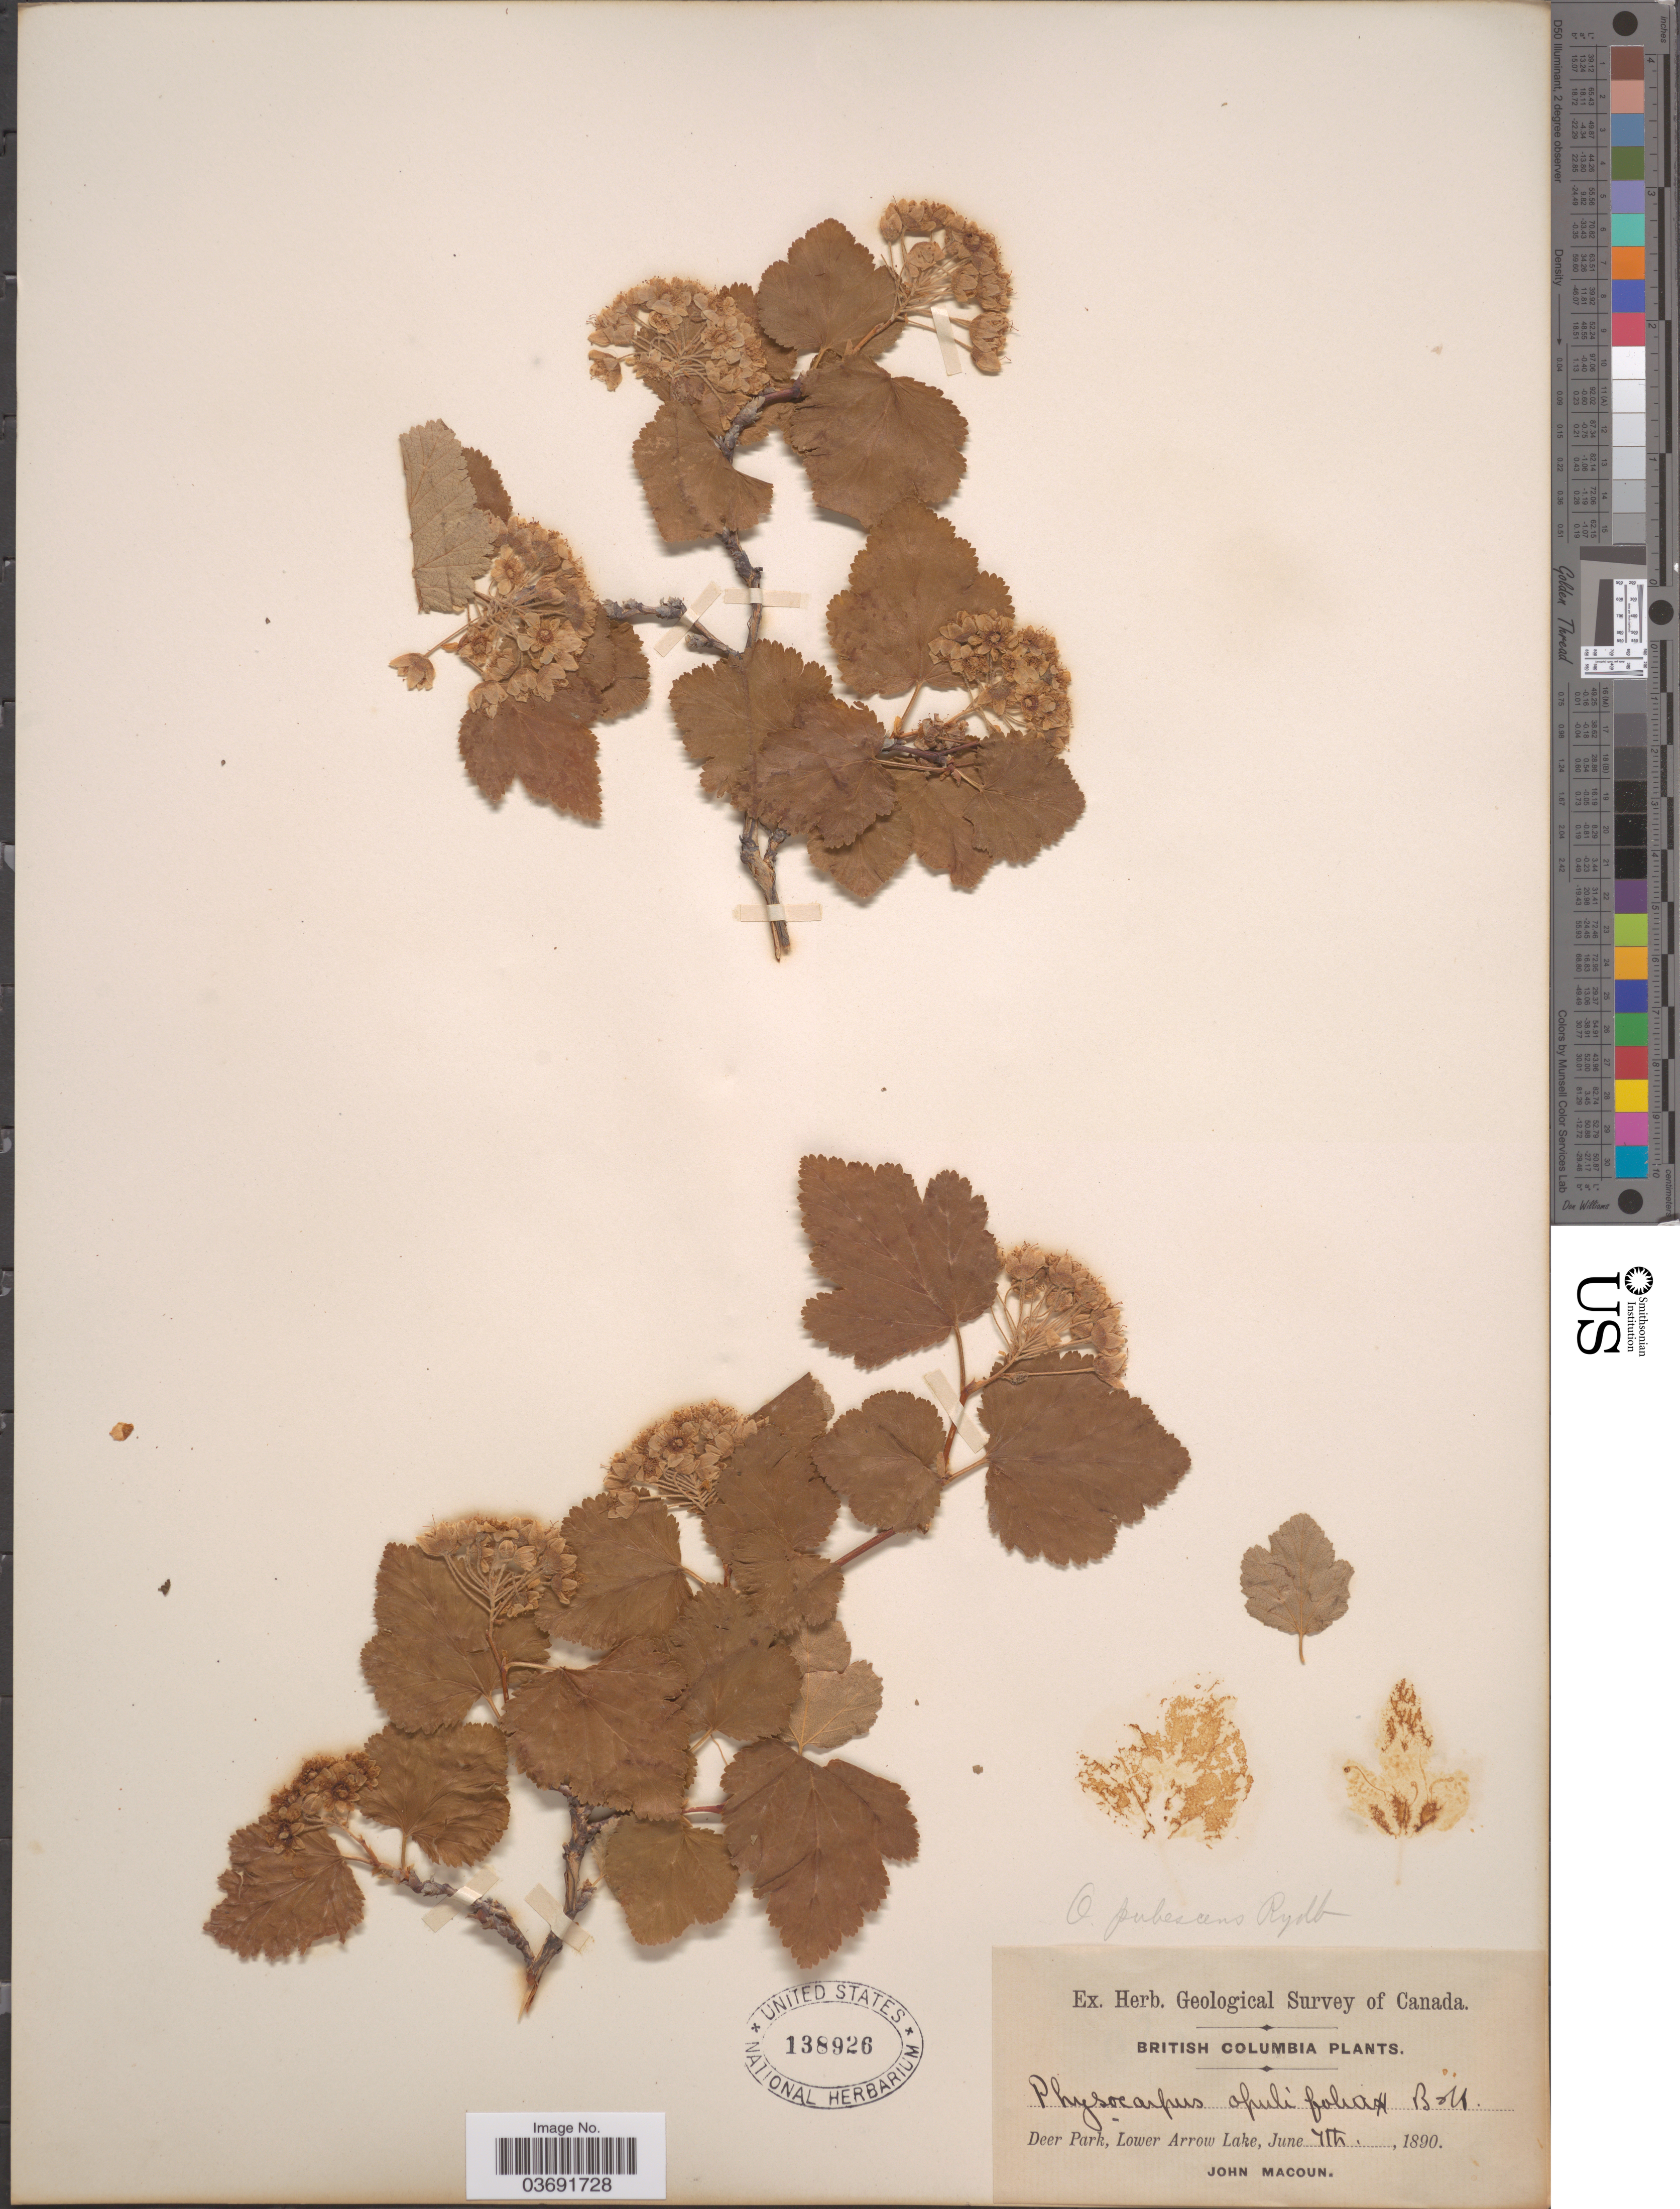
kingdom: Plantae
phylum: Tracheophyta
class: Magnoliopsida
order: Rosales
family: Rosaceae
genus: Physocarpus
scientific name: Physocarpus malvaceus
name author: (Greene) Kuntze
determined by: Strong, Mark T., (BOT), Smithsonian Institution - National Museum of Natural History (UNITED STATES)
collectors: J. Macoun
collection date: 1890-06-04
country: Canada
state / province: British Columbia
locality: Deer Park, Lower Arrow Lake.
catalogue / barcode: US 138926